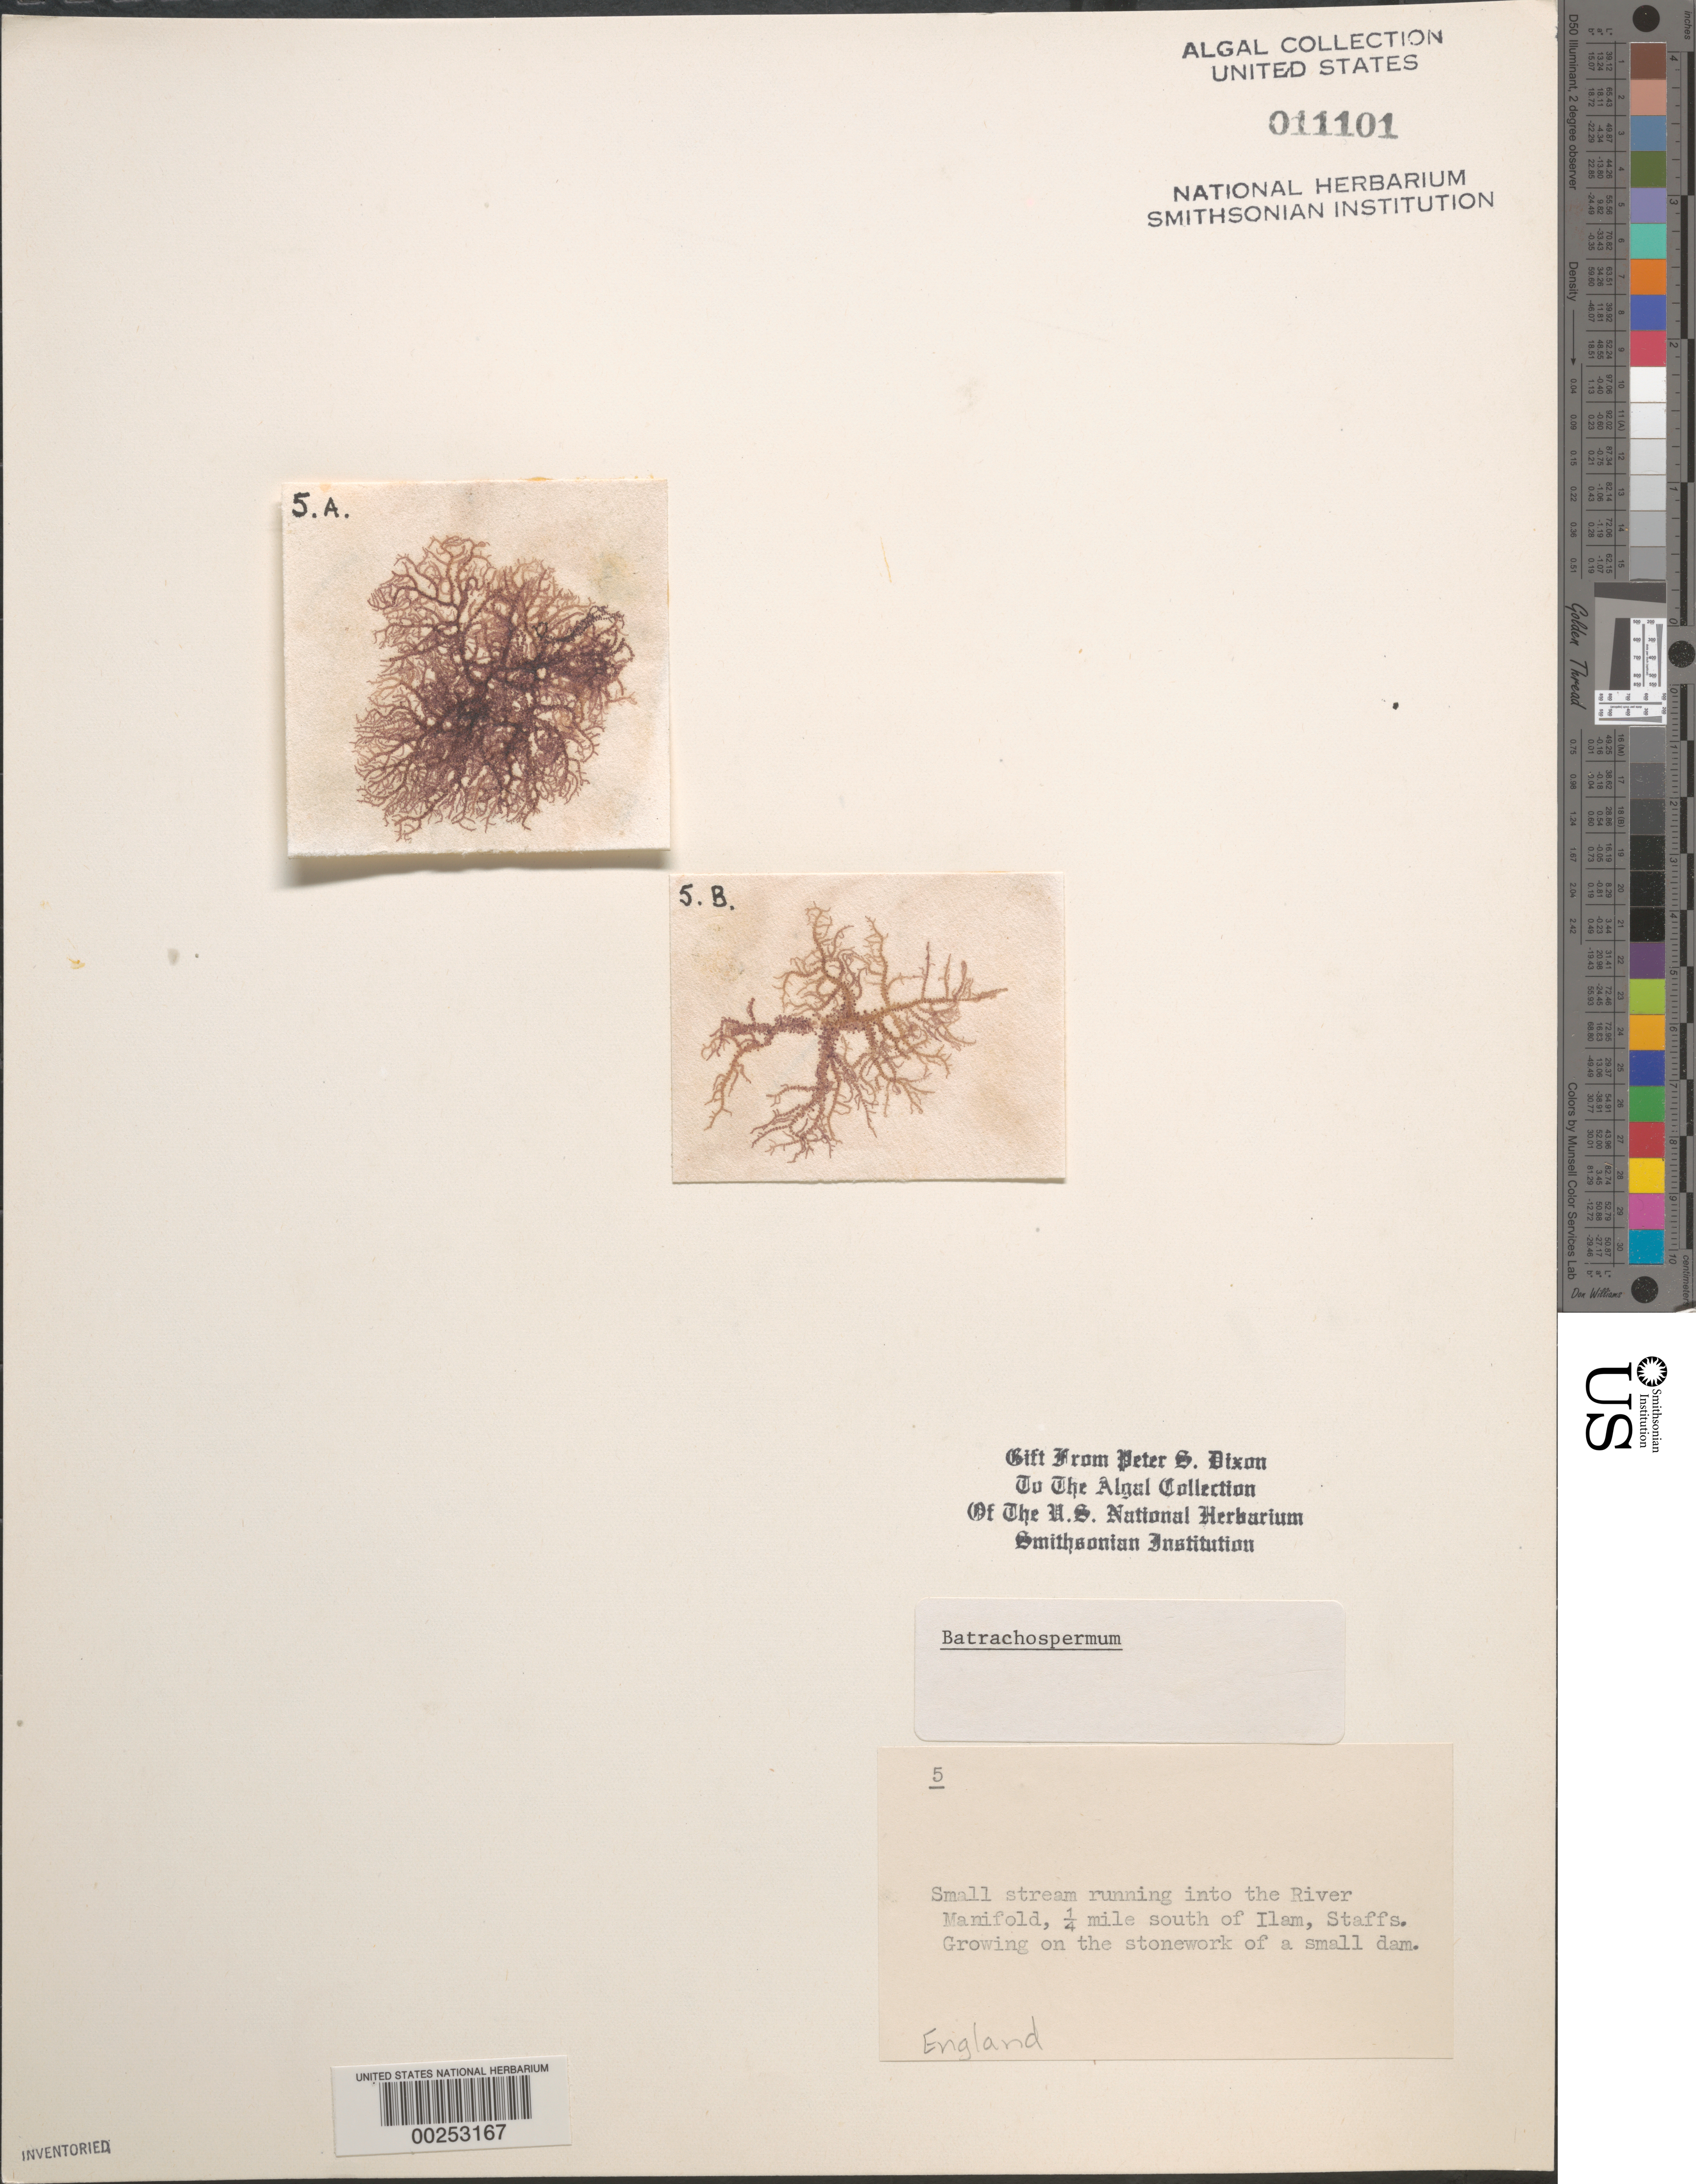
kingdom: Plantae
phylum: Rhodophyta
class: Florideophyceae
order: Batrachospermales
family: Batrachospermaceae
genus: Batrachospermum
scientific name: Batrachospermum sp.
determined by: Dixon, P. S.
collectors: P. S. Dixon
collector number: PSD 5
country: United Kingdom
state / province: England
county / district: Staffordshire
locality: Near River Manifold, south of Ilam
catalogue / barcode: US 11101